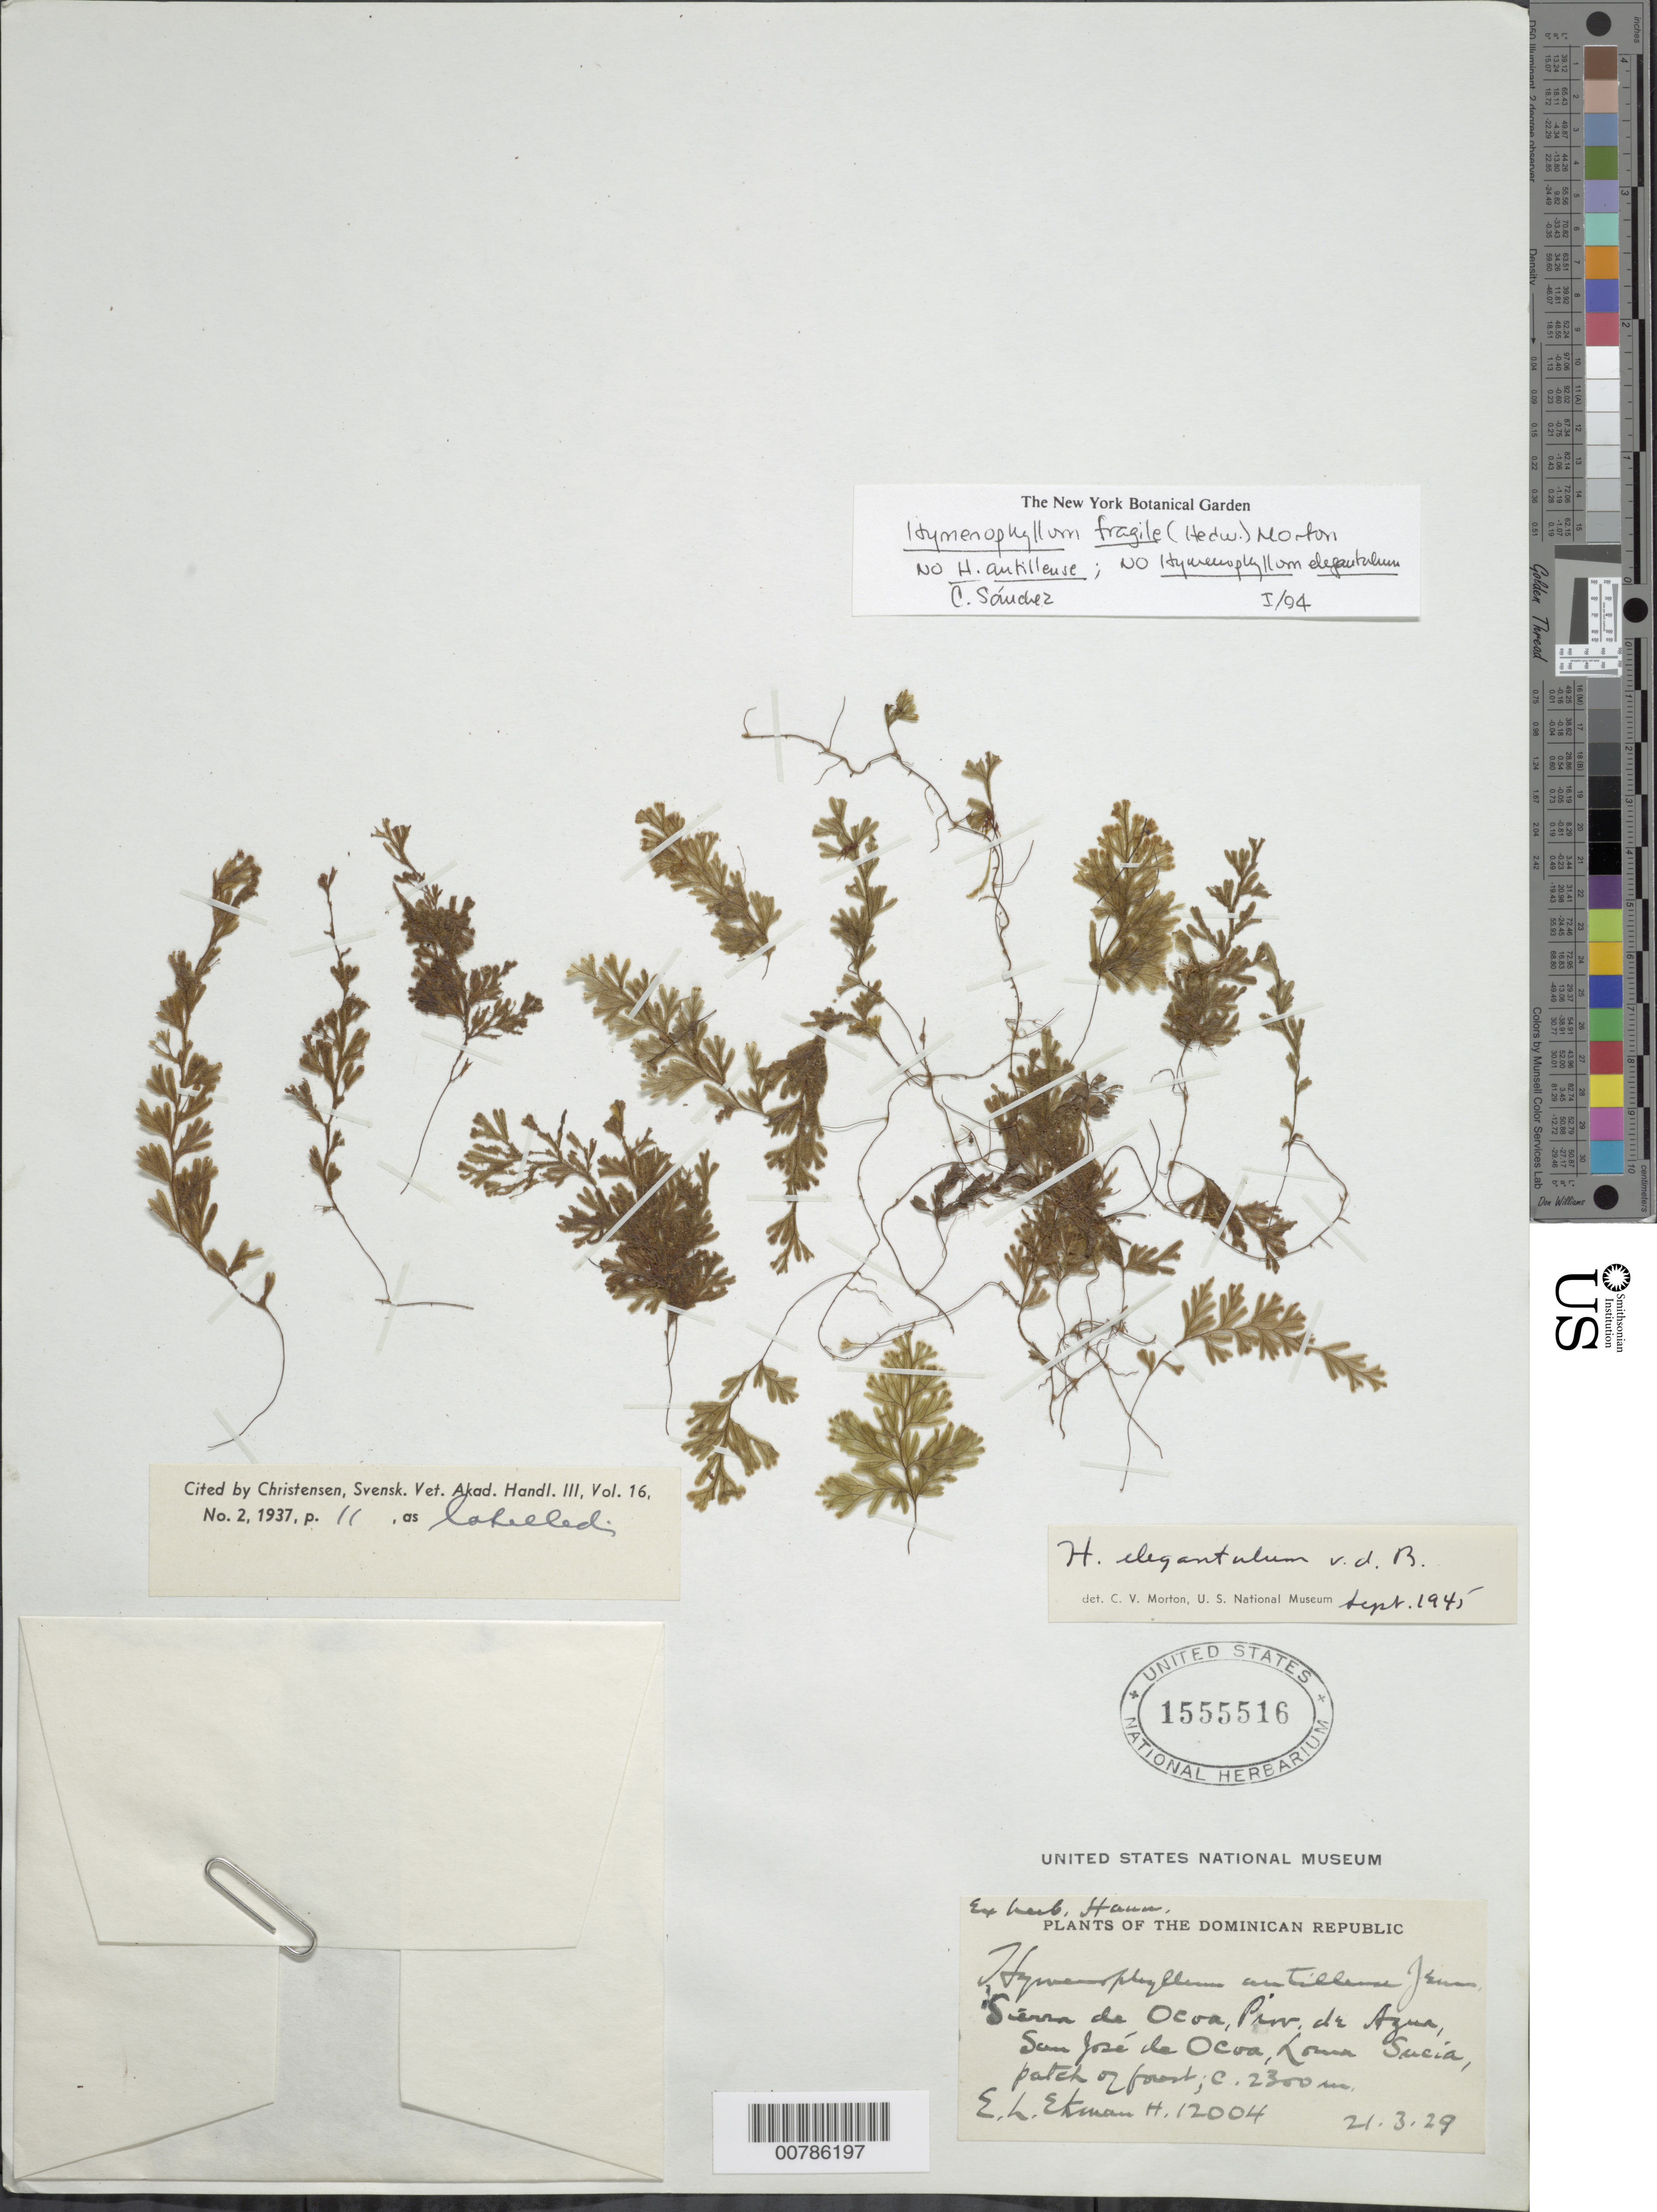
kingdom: Plantae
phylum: Tracheophyta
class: Polypodiopsida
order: Hymenophyllales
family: Hymenophyllaceae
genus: Hymenophyllum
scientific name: Hymenophyllum fragile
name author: (Hedw.) C.V. Morton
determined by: Sánchez, C. A.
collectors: E. L. Ekman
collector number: H 12004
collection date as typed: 21 Mar 1929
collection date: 1929-03-21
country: Dominican Republic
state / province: Azua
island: Hispaniola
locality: Sierra de Ocoa, San José de Ocoa, Loma Sucia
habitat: Patch of forest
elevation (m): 2300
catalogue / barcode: US 1555516